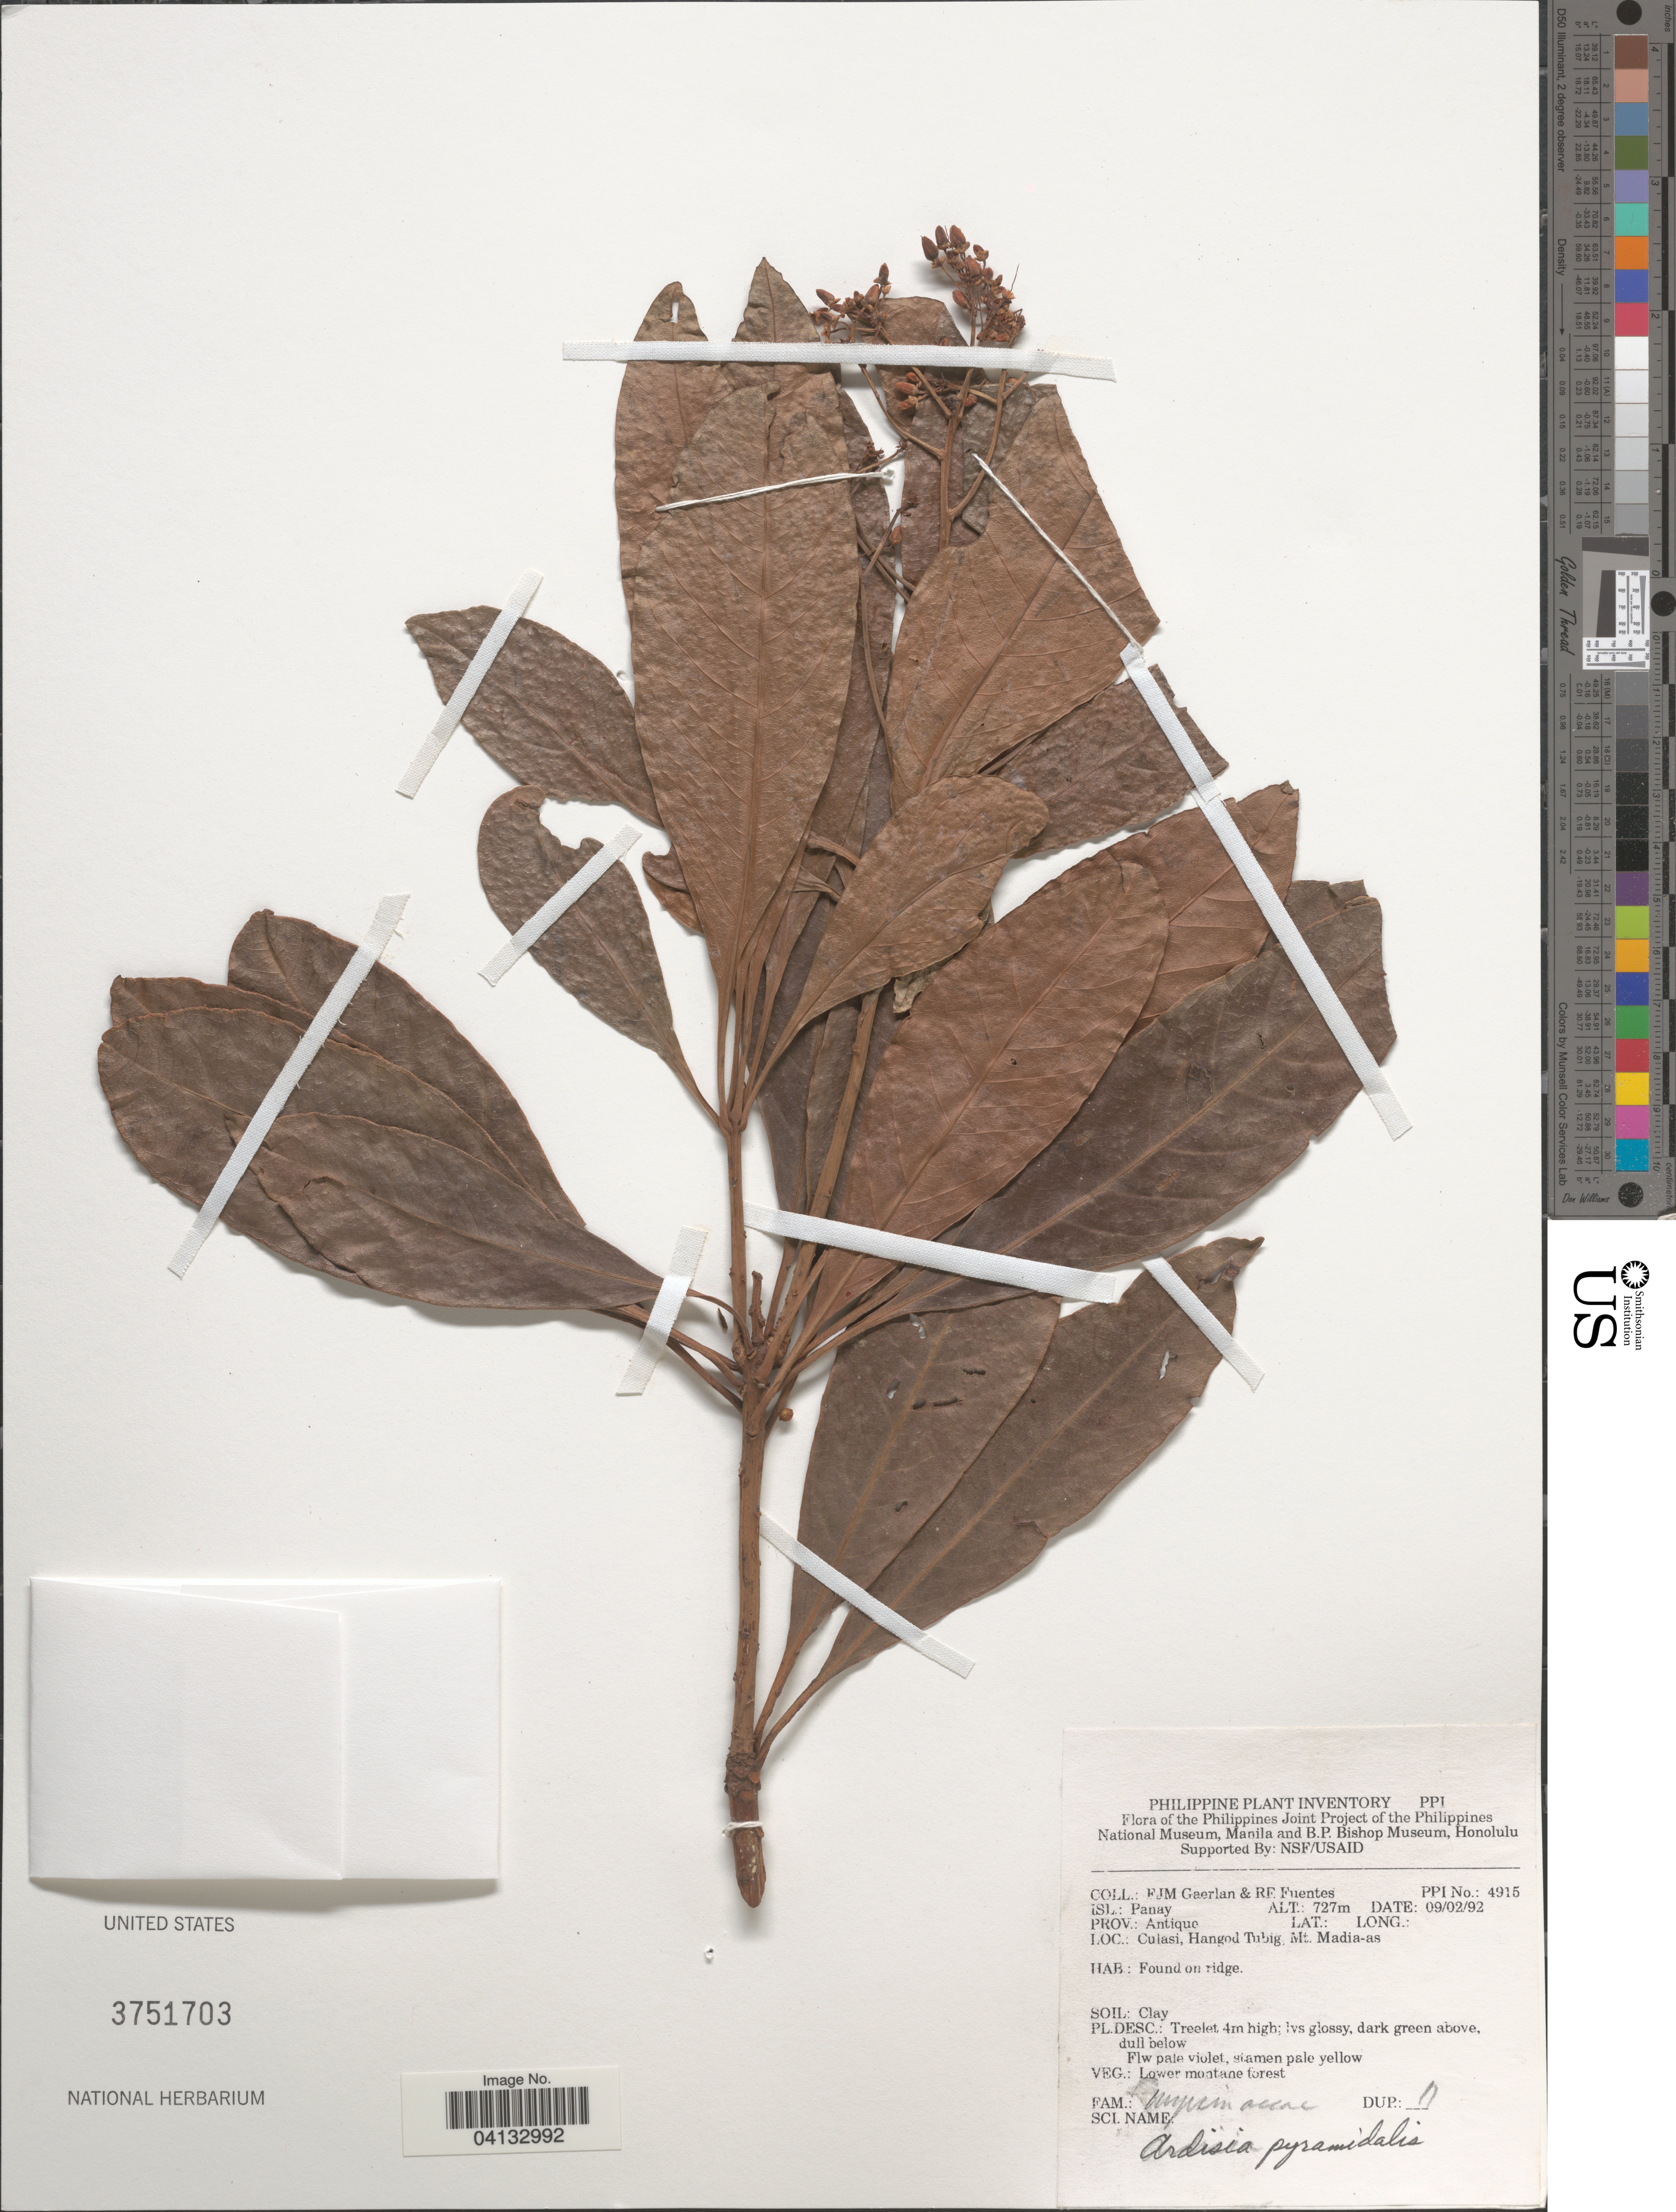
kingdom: Plantae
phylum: Tracheophyta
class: Magnoliopsida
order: Ericales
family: Primulaceae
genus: Ardisia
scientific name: Ardisia pyramidalis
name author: (Cav.) Pers.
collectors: F. Gaerlan & R. Fuentes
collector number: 4915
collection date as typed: Transcribed d/m/y: 9/2/92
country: Philippines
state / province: Western Visayas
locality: Isl.: Panay. Prov.: Antique. Culasi, Hangod Tubig, Mt. Madia-as.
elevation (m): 727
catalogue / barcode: US 3751703